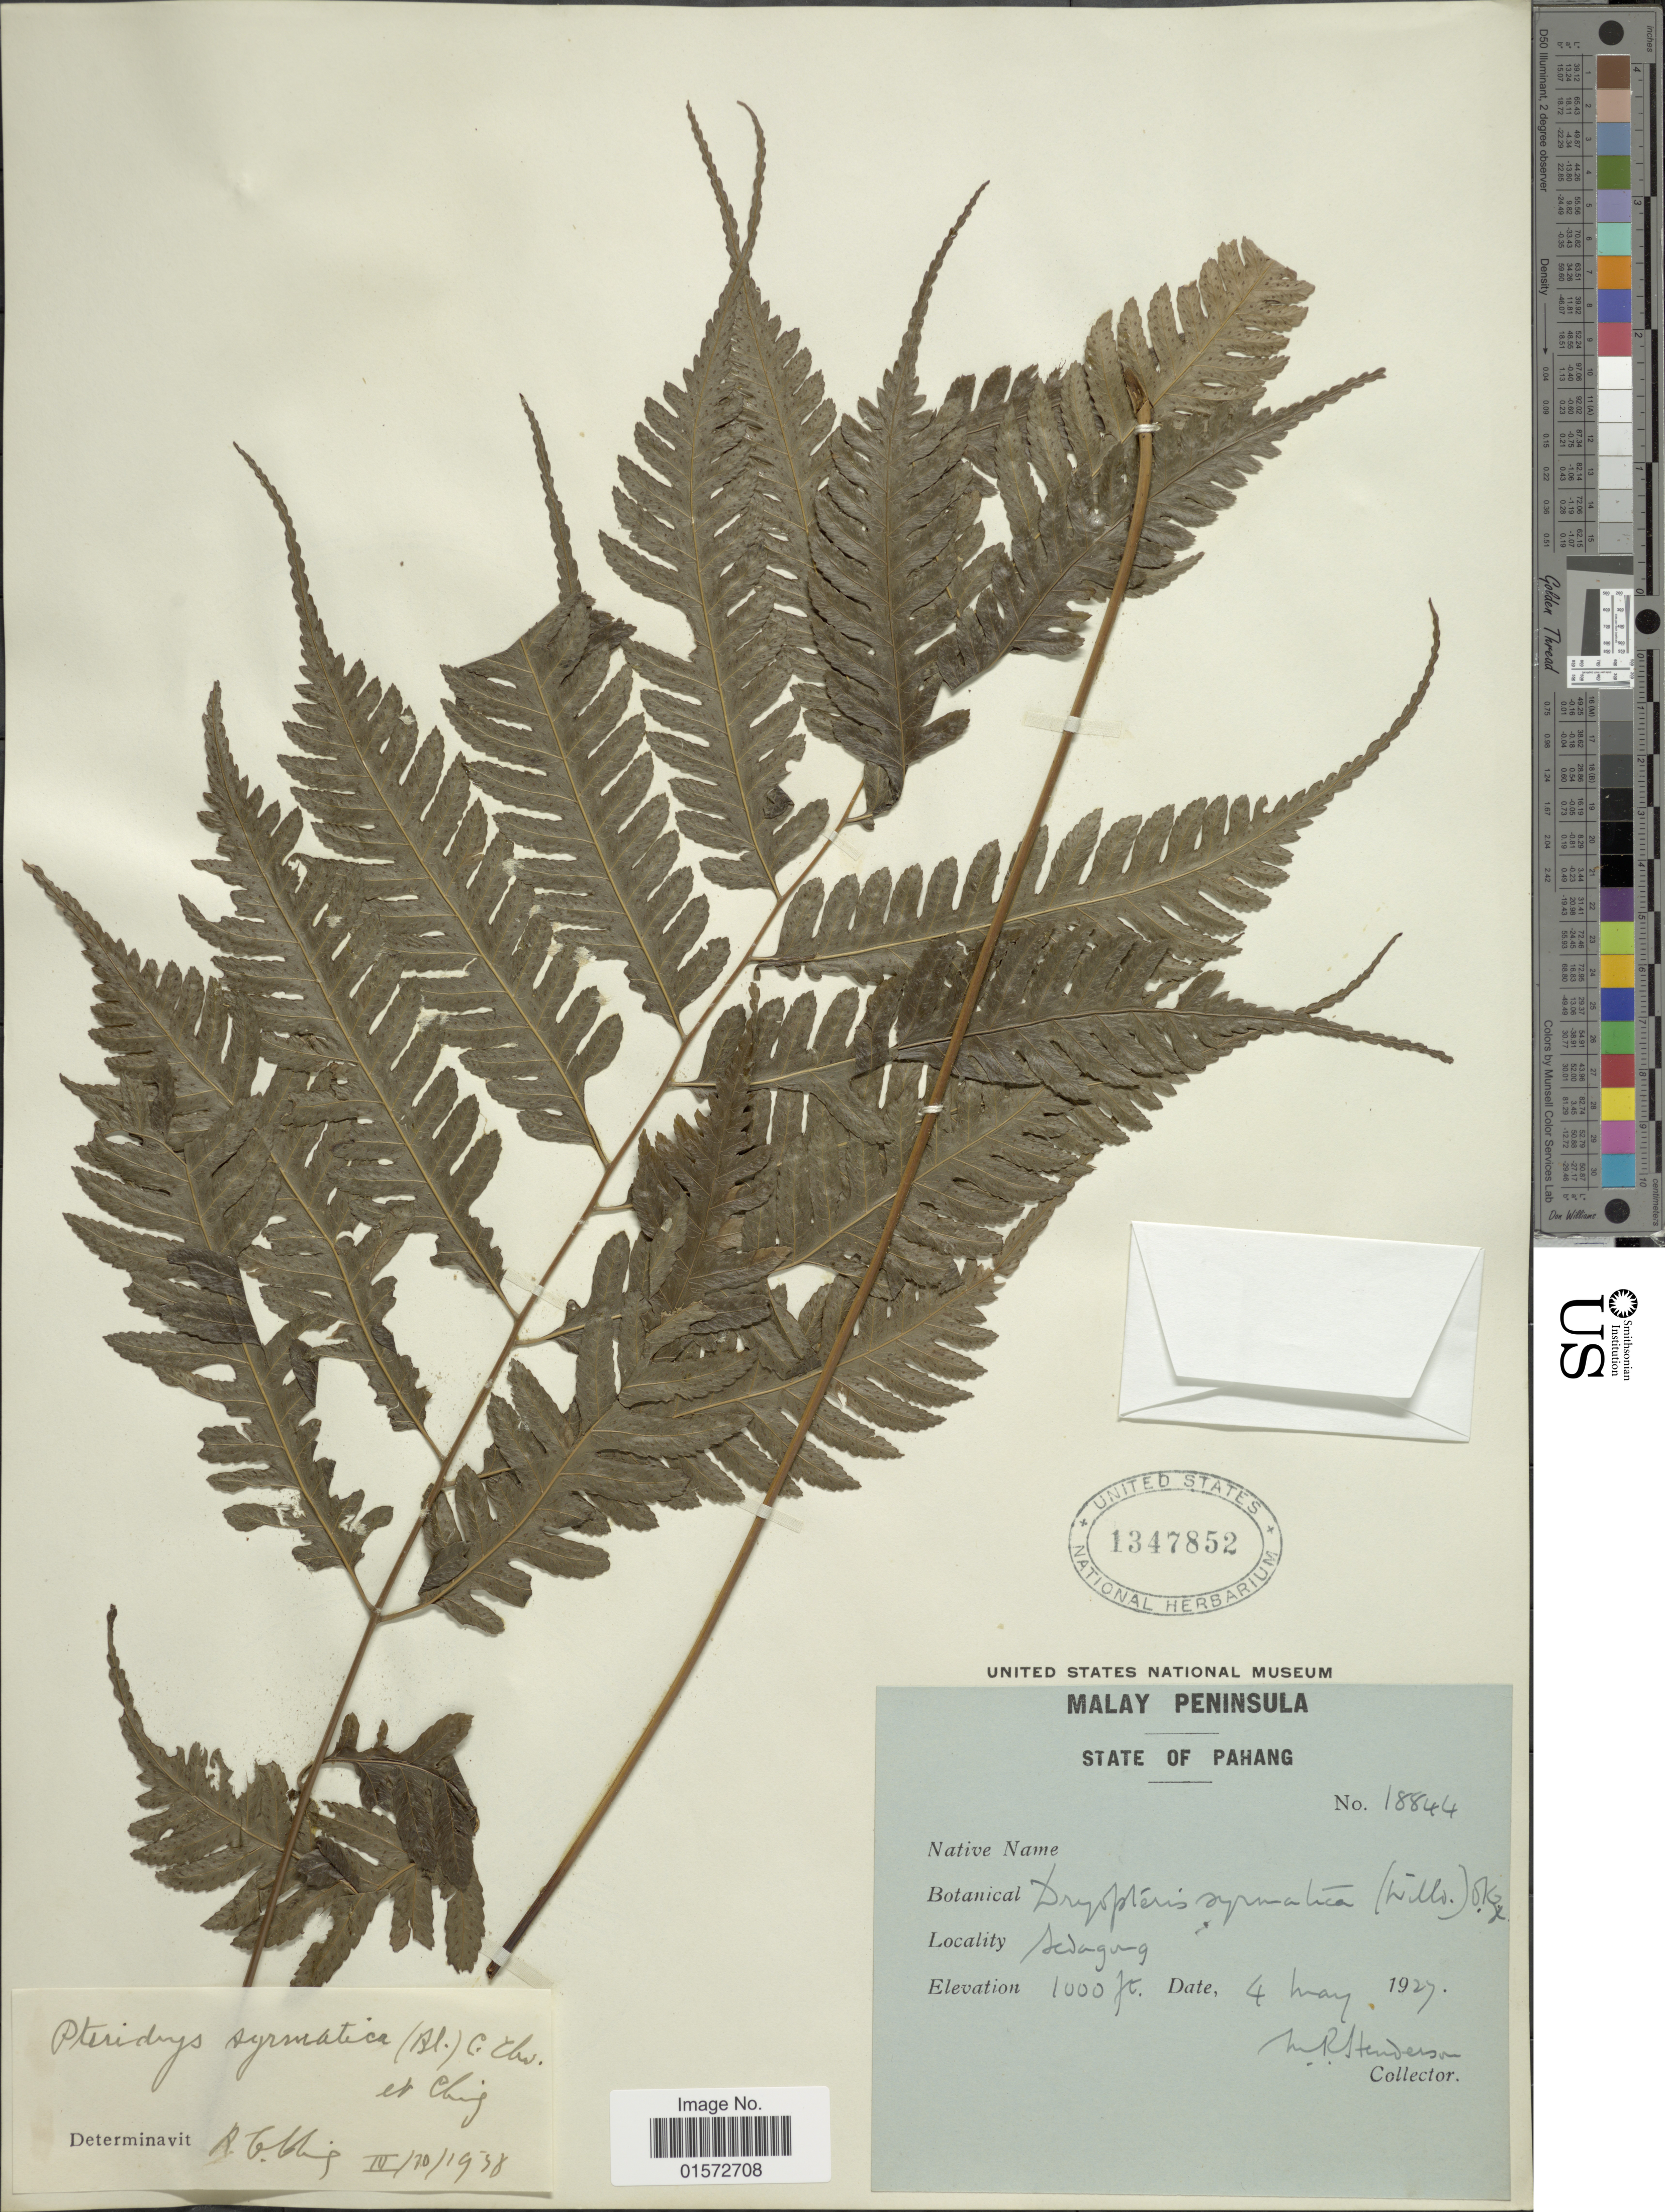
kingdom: Plantae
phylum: Tracheophyta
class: Polypodiopsida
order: Polypodiales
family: Tectariaceae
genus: Pteridrys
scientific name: Pteridrys syrmatica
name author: (Willd.) C. Chr. & Ching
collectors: M. Henderson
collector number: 18844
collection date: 1927-05-04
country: Malaysia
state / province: Pahang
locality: State of Pahang. Sedayu [interpreted]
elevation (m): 305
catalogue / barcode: US 1347852